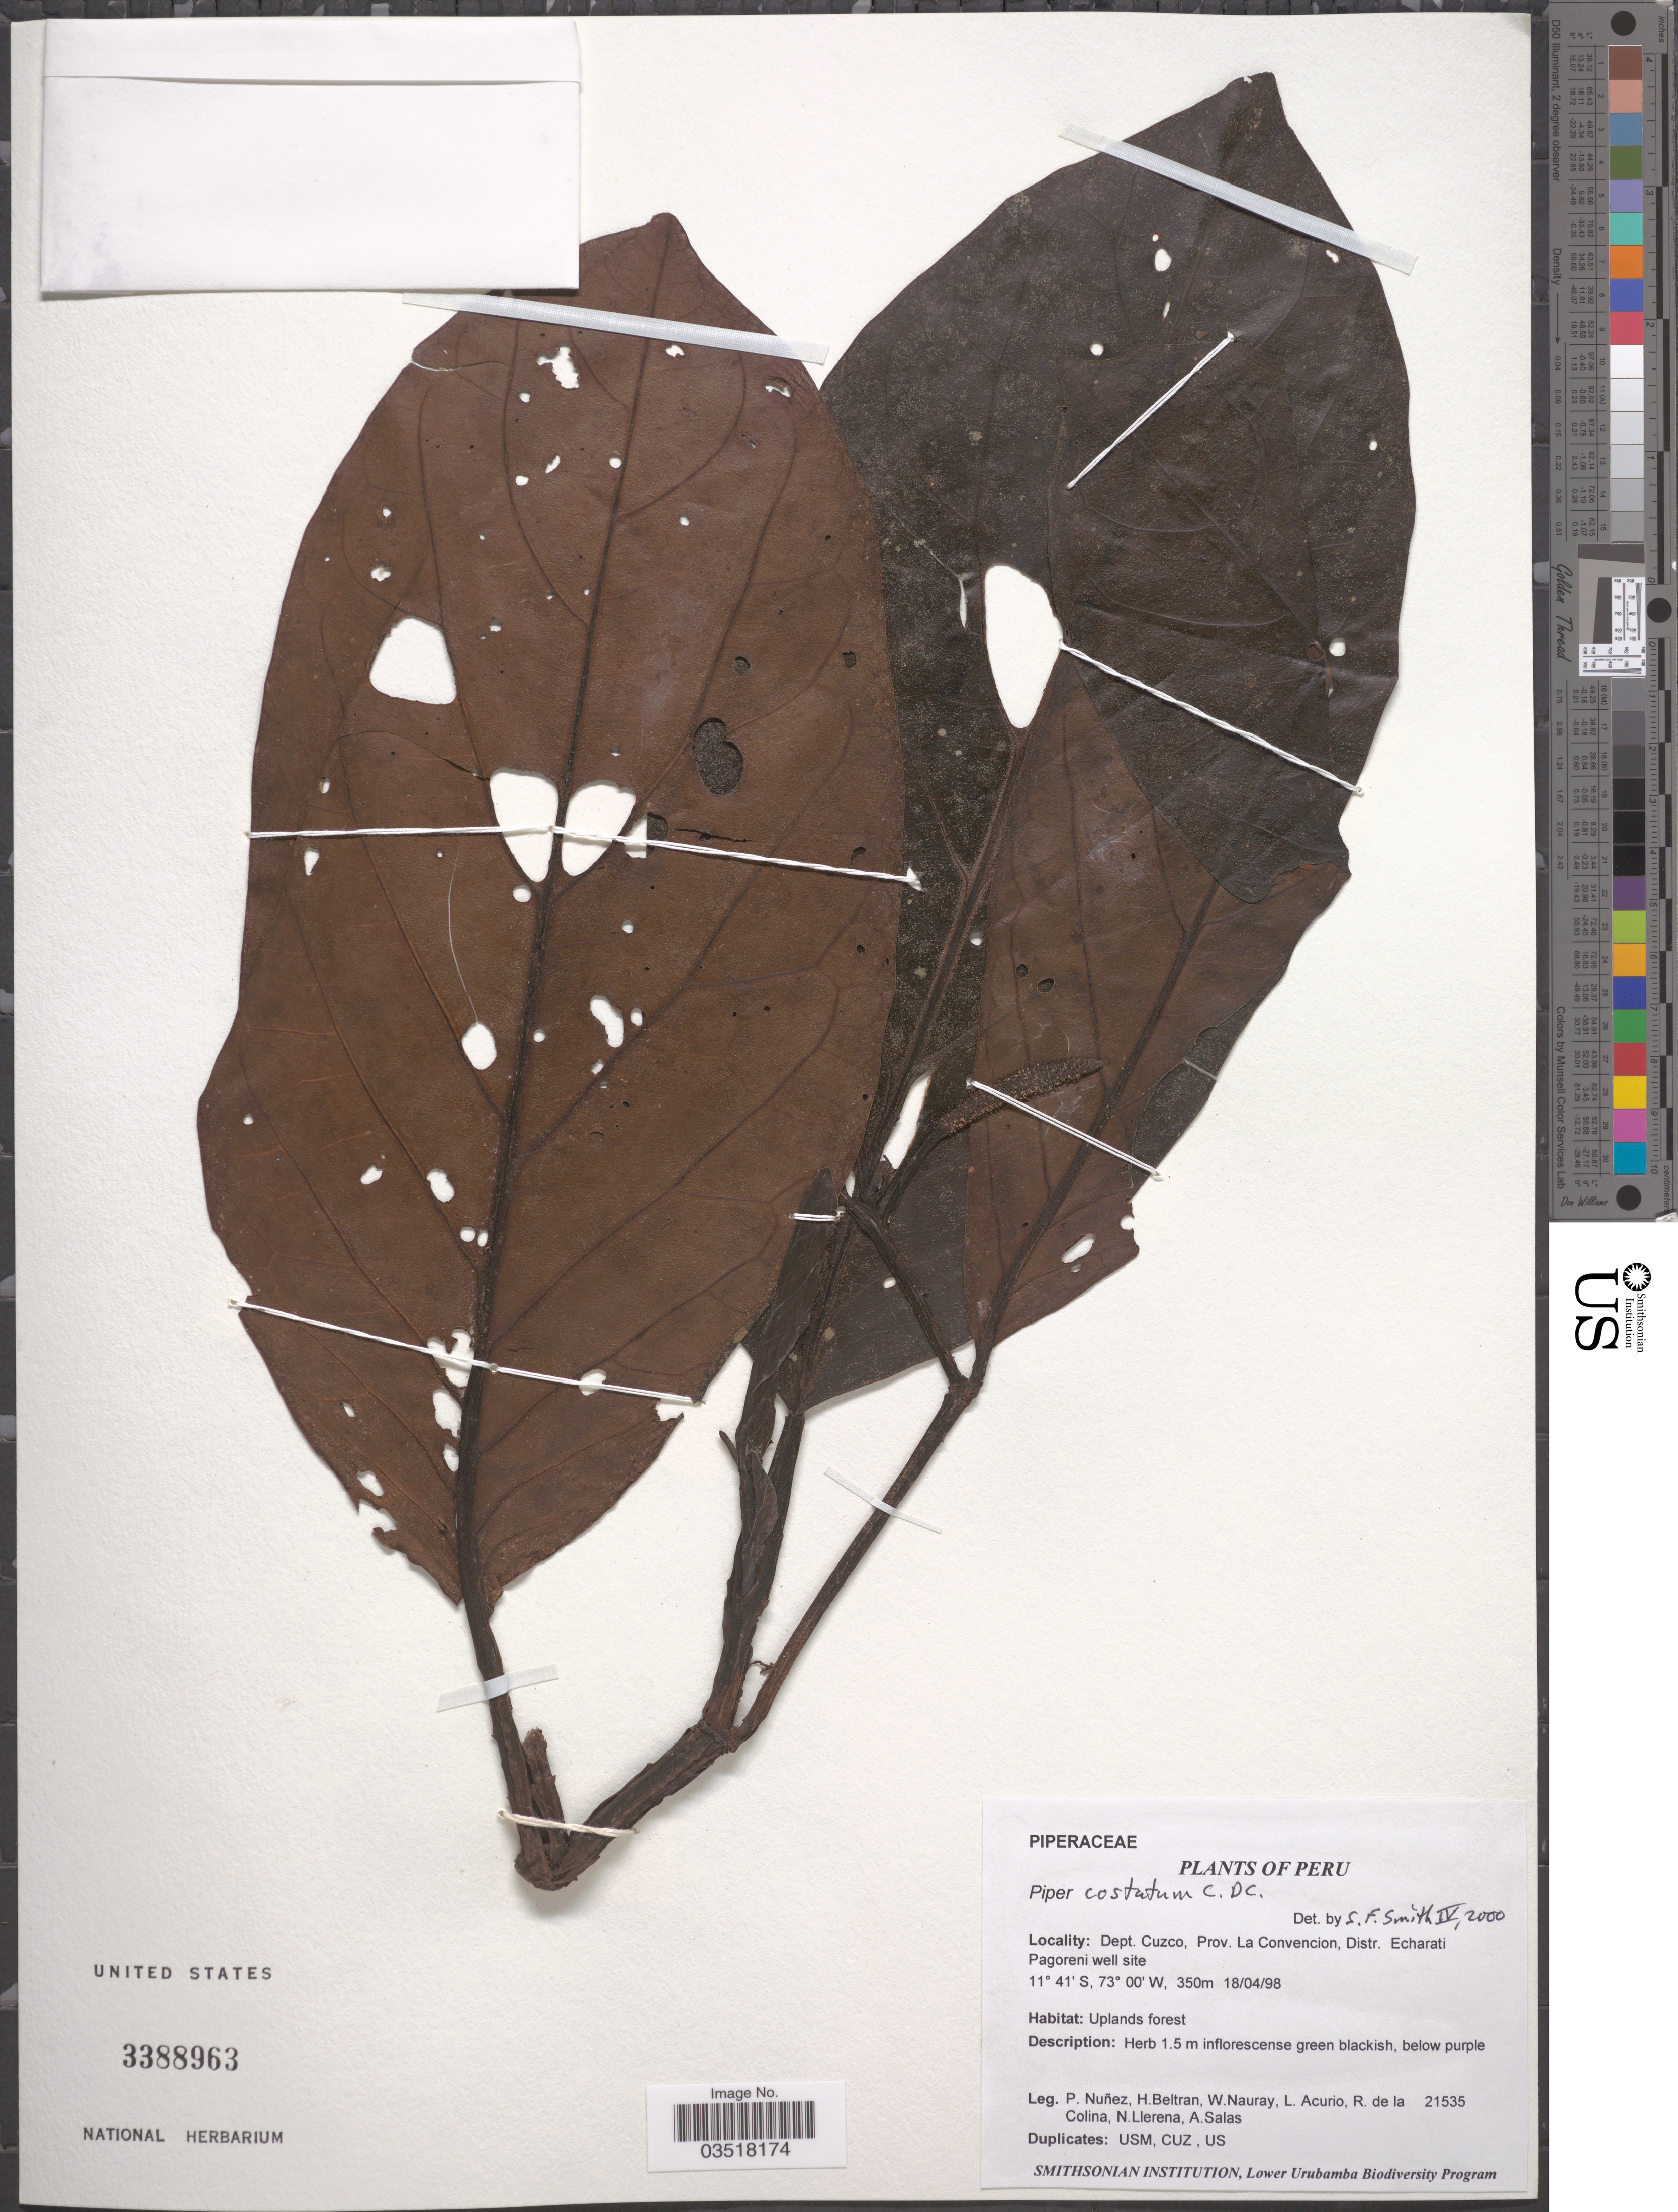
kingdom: Plantae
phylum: Tracheophyta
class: Magnoliopsida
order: Piperales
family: Piperaceae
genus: Piper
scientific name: Piper costatum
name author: C. DC.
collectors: P. Nuñez V., H. Beltran, W. Nauray, L. Acurio & et al.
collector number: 21535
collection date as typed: Transcribed d/m/y: 18/4/98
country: Peru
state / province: Cusco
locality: Dept. Cuzco, Prov. La Convencion, Distr. Echarati Pagoreni well site.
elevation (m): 350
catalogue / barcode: US 3388963